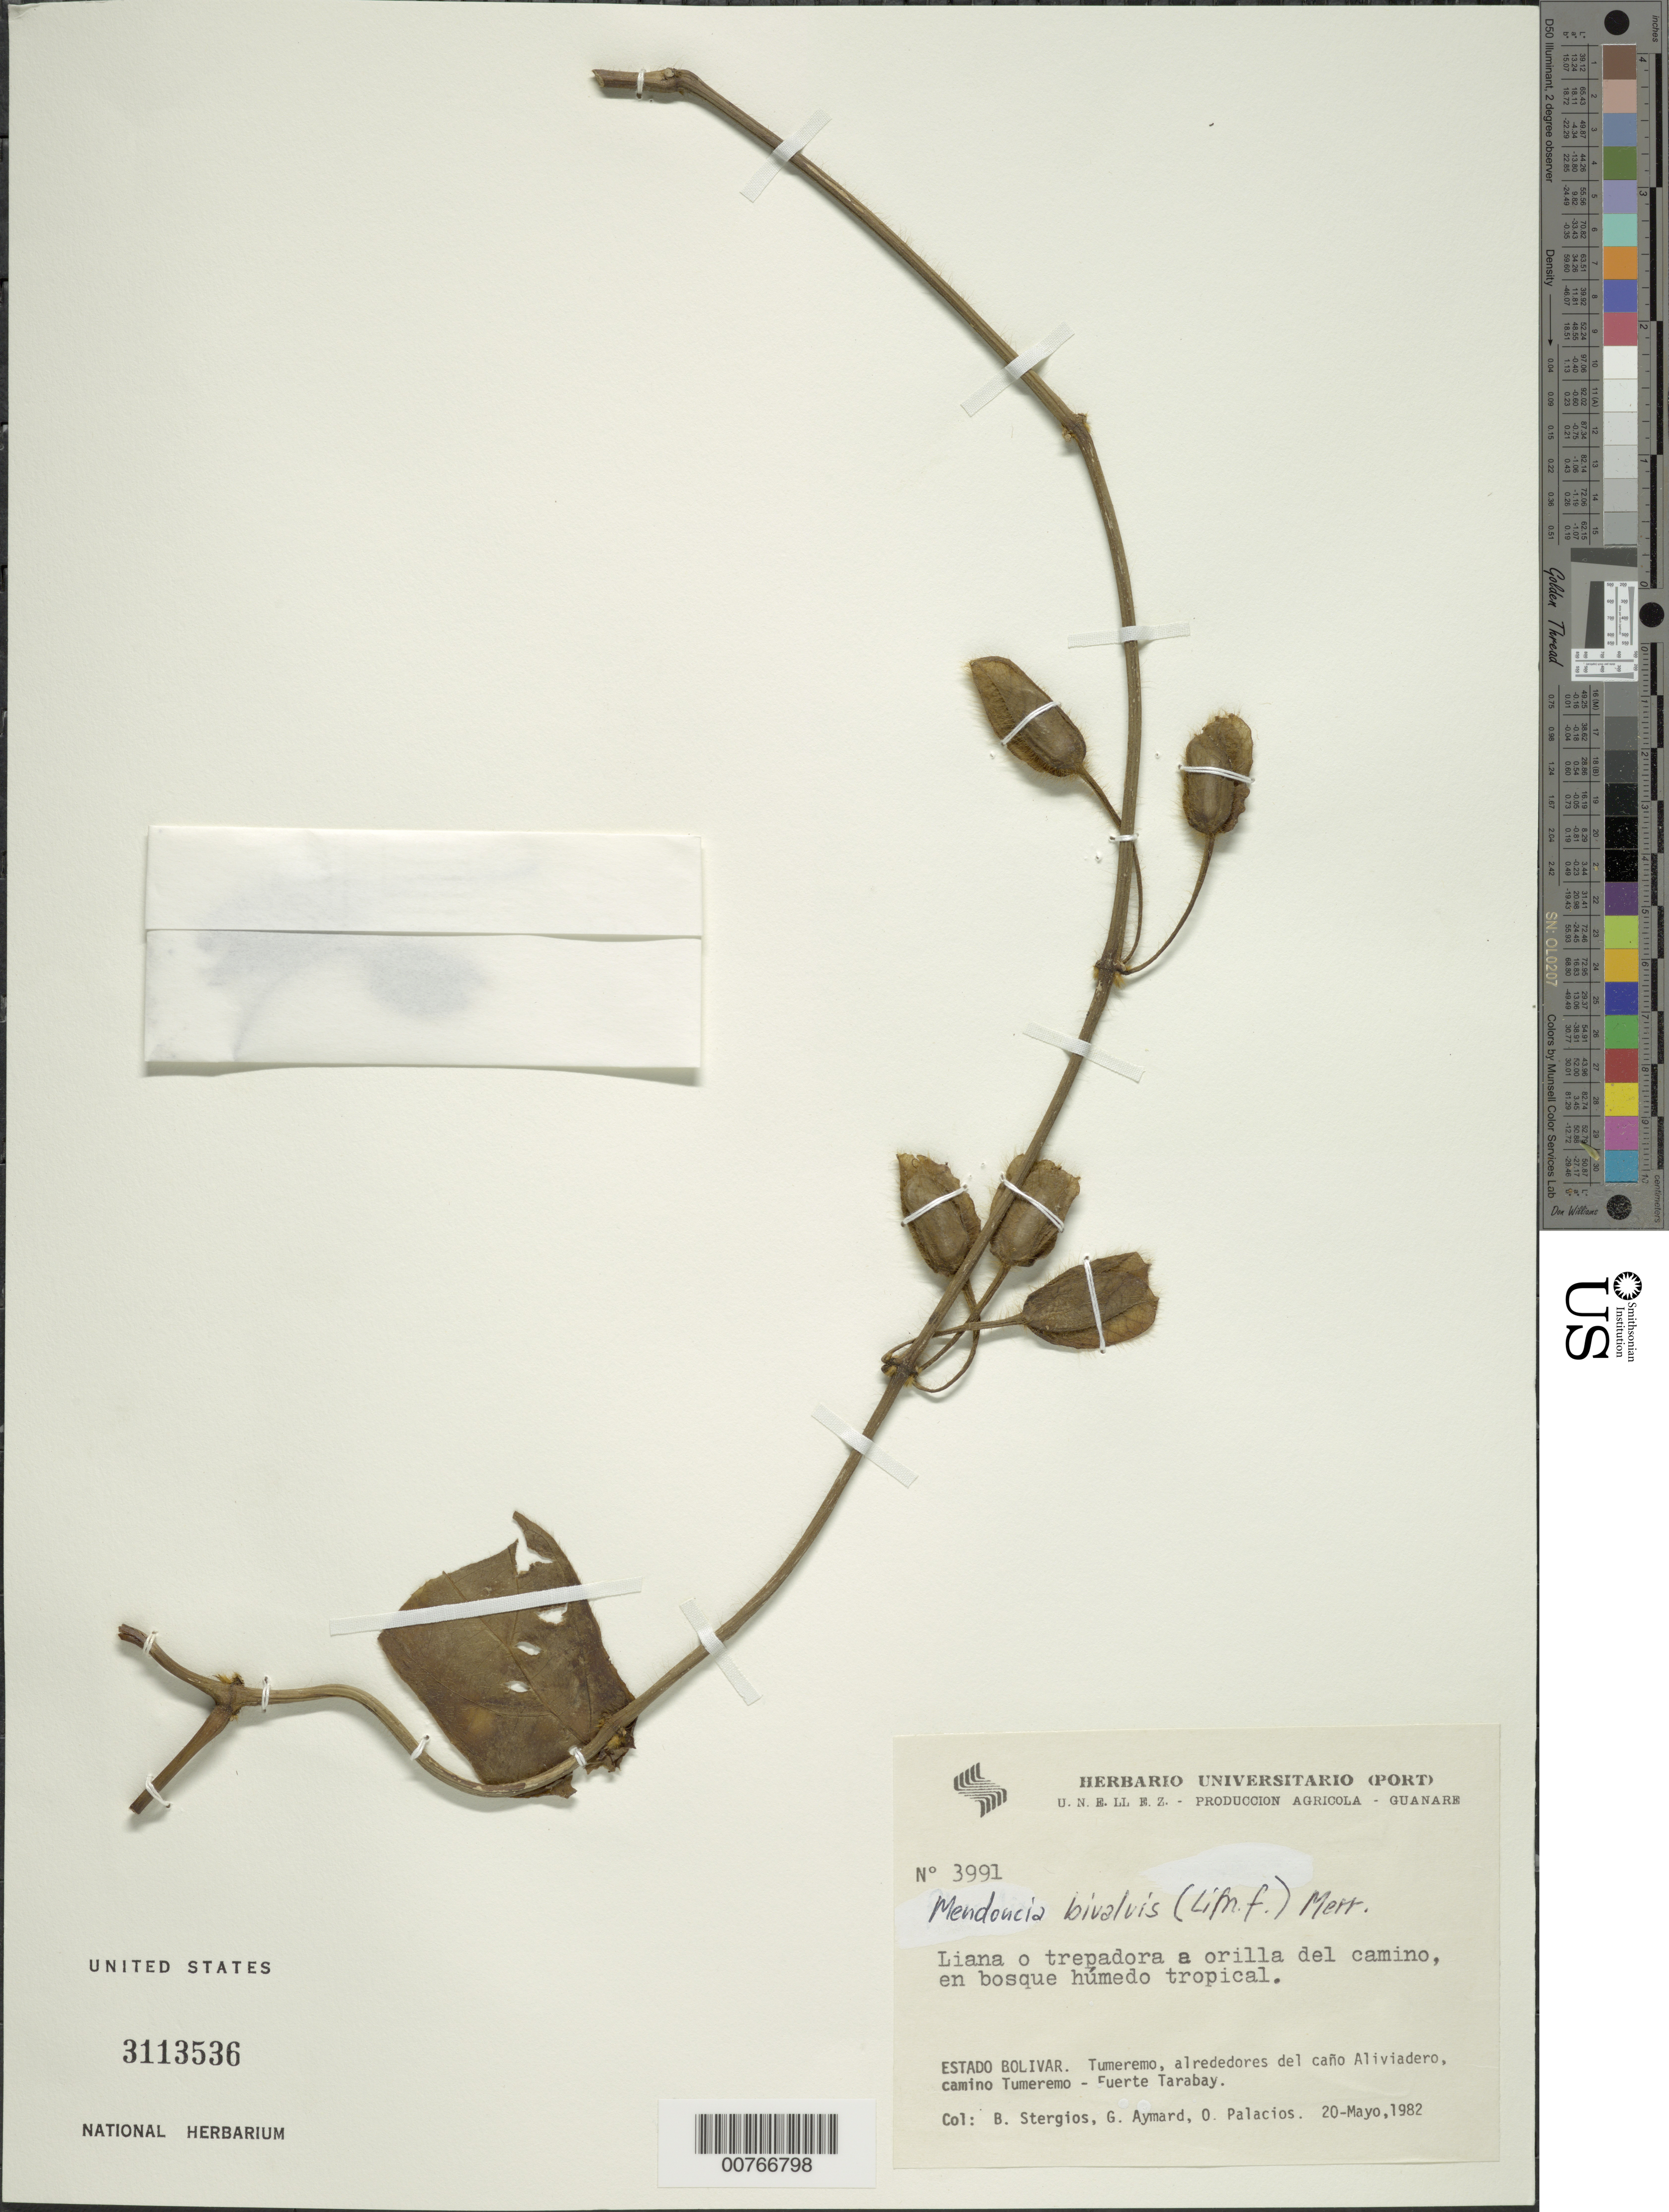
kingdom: Plantae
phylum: Tracheophyta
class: Magnoliopsida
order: Lamiales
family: Acanthaceae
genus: Mendoncia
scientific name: Mendoncia bivalvis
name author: (L. f.) Merr.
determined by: Wasshausen, Dieter C., (BOT), Smithsonian Institution - National Museum of Natural History (UNITED STATES)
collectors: B. G. Stergios, G. A. Aymard & O. Palacios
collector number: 3991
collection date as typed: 20-May-82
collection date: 1982-05-20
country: Venezuela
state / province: Bolívar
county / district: Sifontes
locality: Tumeremo, Caño Aliviadero, Fuerte Tarabay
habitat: Bosque húmedo tropical, alrededores del caño; a orilla del camino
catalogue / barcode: US 3113536